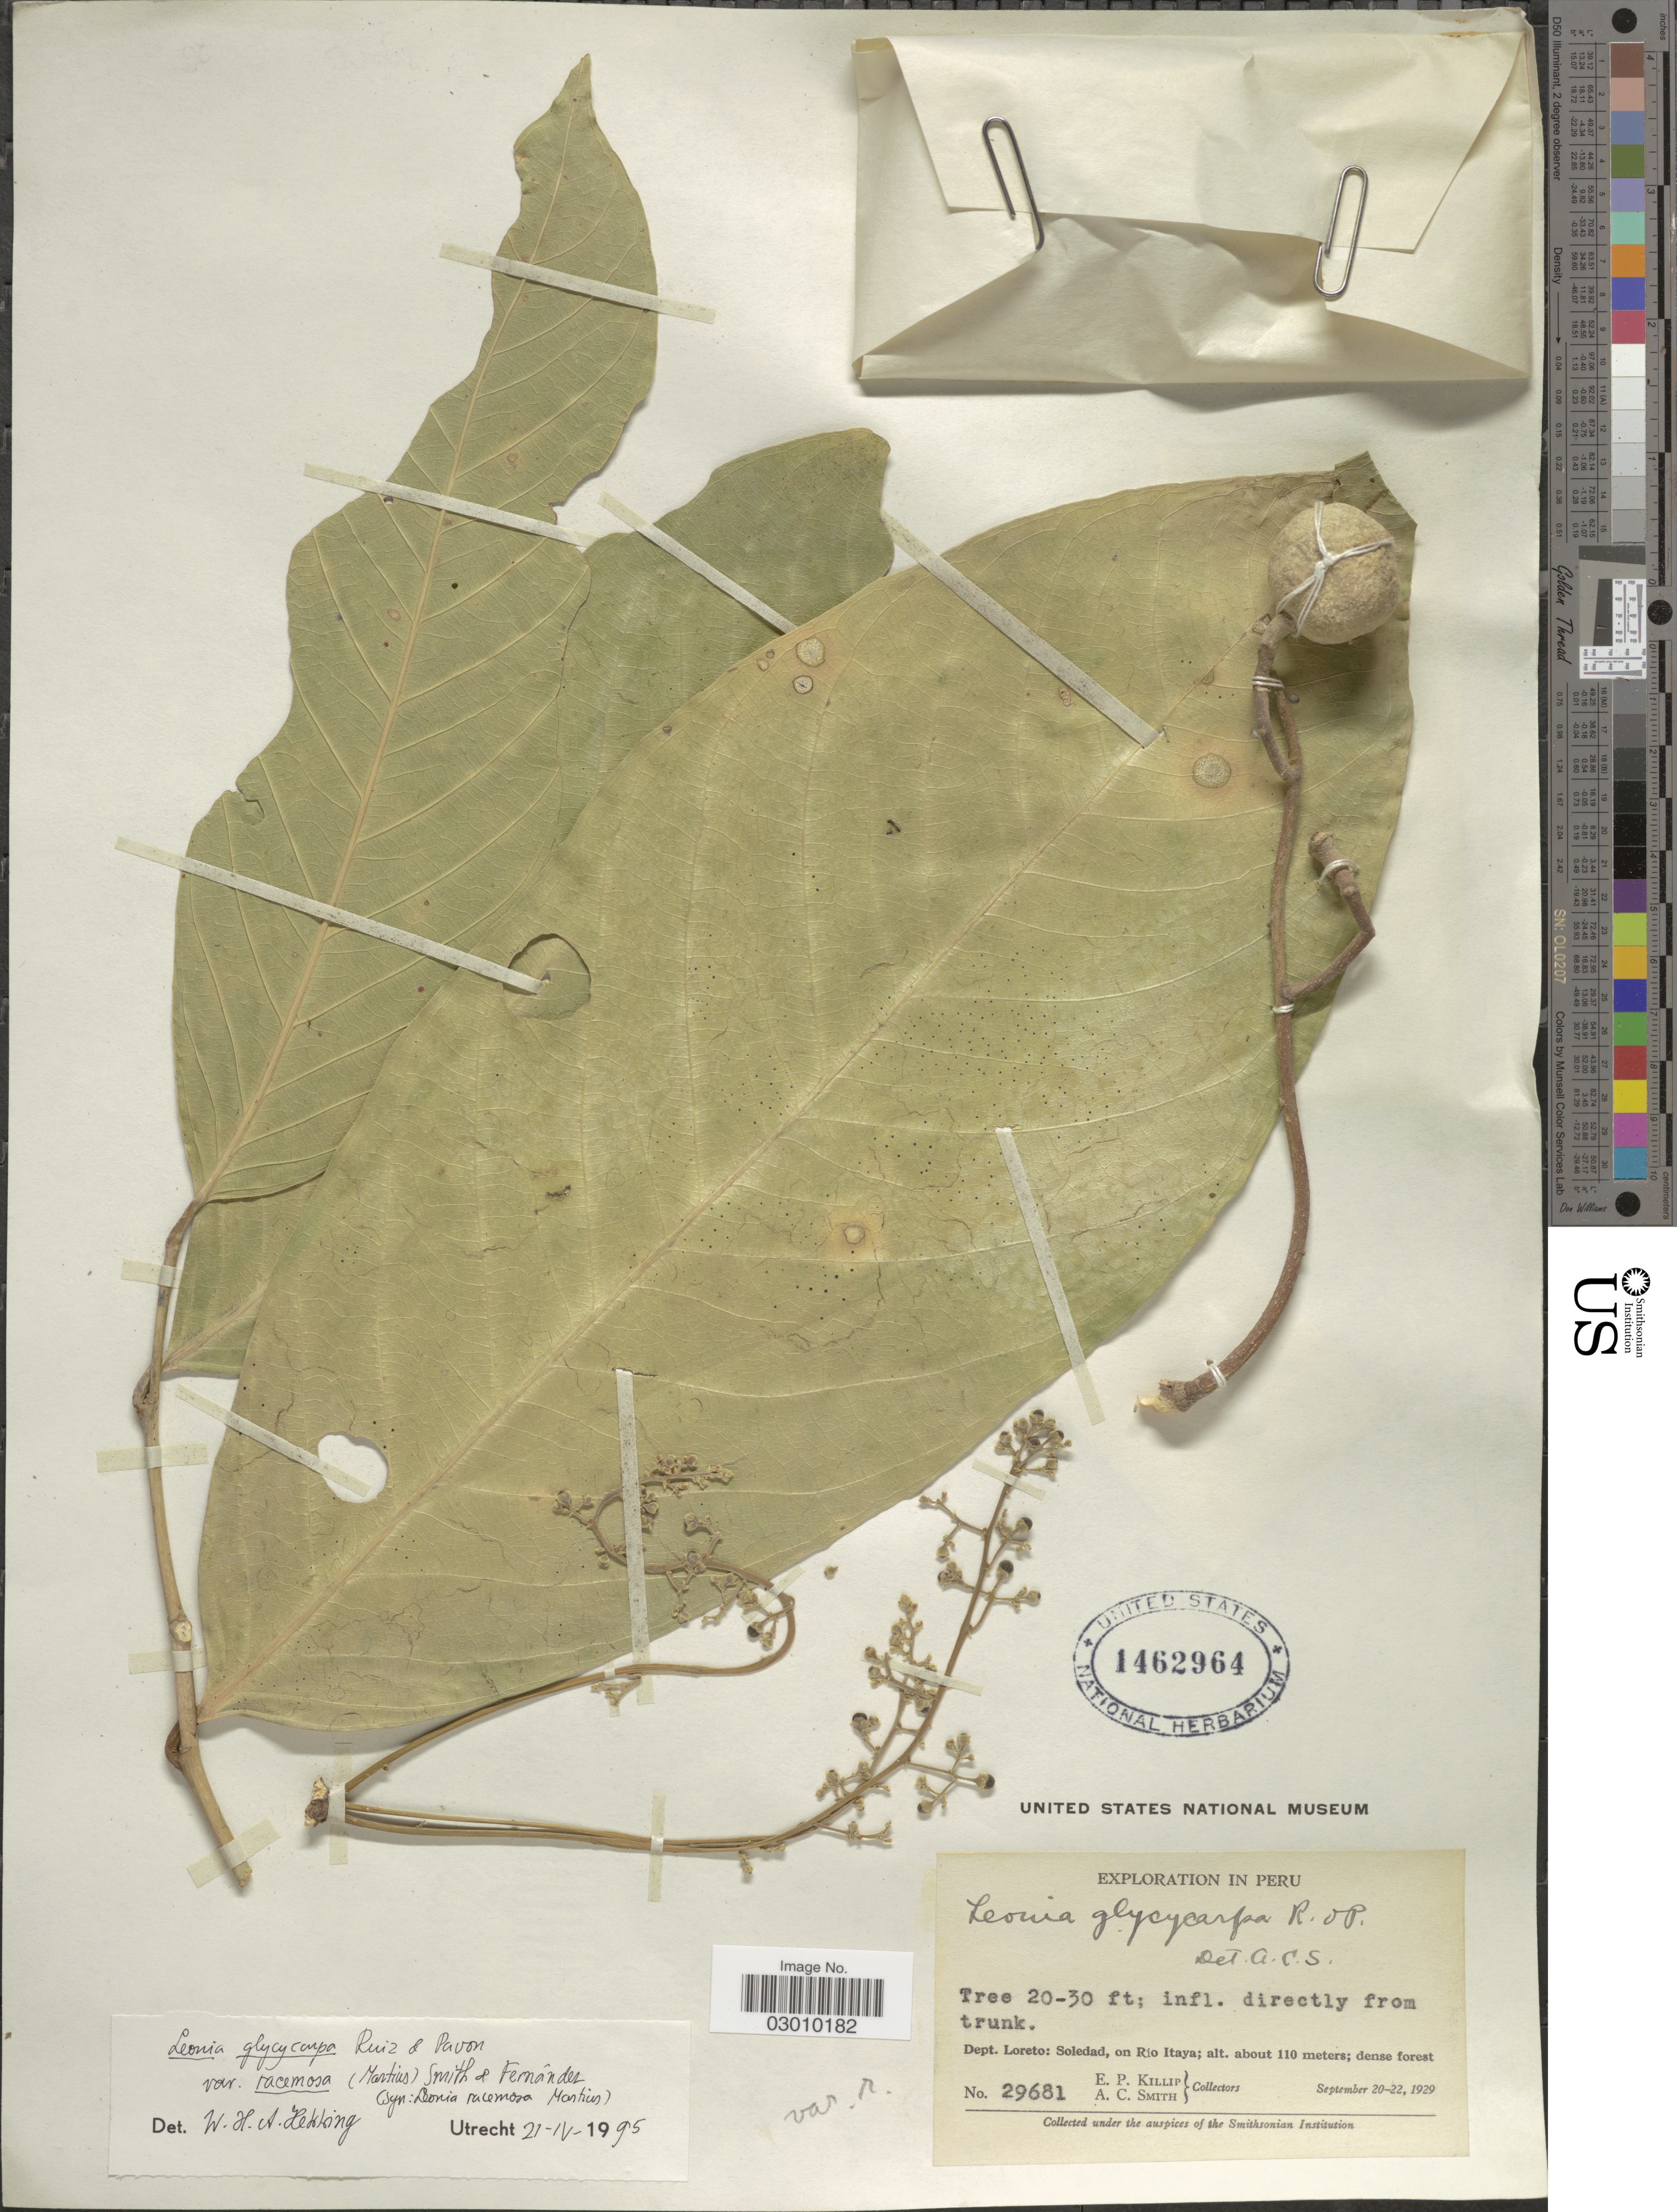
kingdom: Plantae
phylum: Tracheophyta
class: Magnoliopsida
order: Malpighiales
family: Violaceae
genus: Leonia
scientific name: Leonia glycycarpa var. racemosa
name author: (Mart.) L.B. Sm. & A. Fernández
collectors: E. P. Killip & A. C. Smith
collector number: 29681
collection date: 1929-09-20/1929-09-22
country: Peru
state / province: Loreto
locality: Dept. Loreto: Soledad, on Río Itaya.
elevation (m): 110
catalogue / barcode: US 1462964